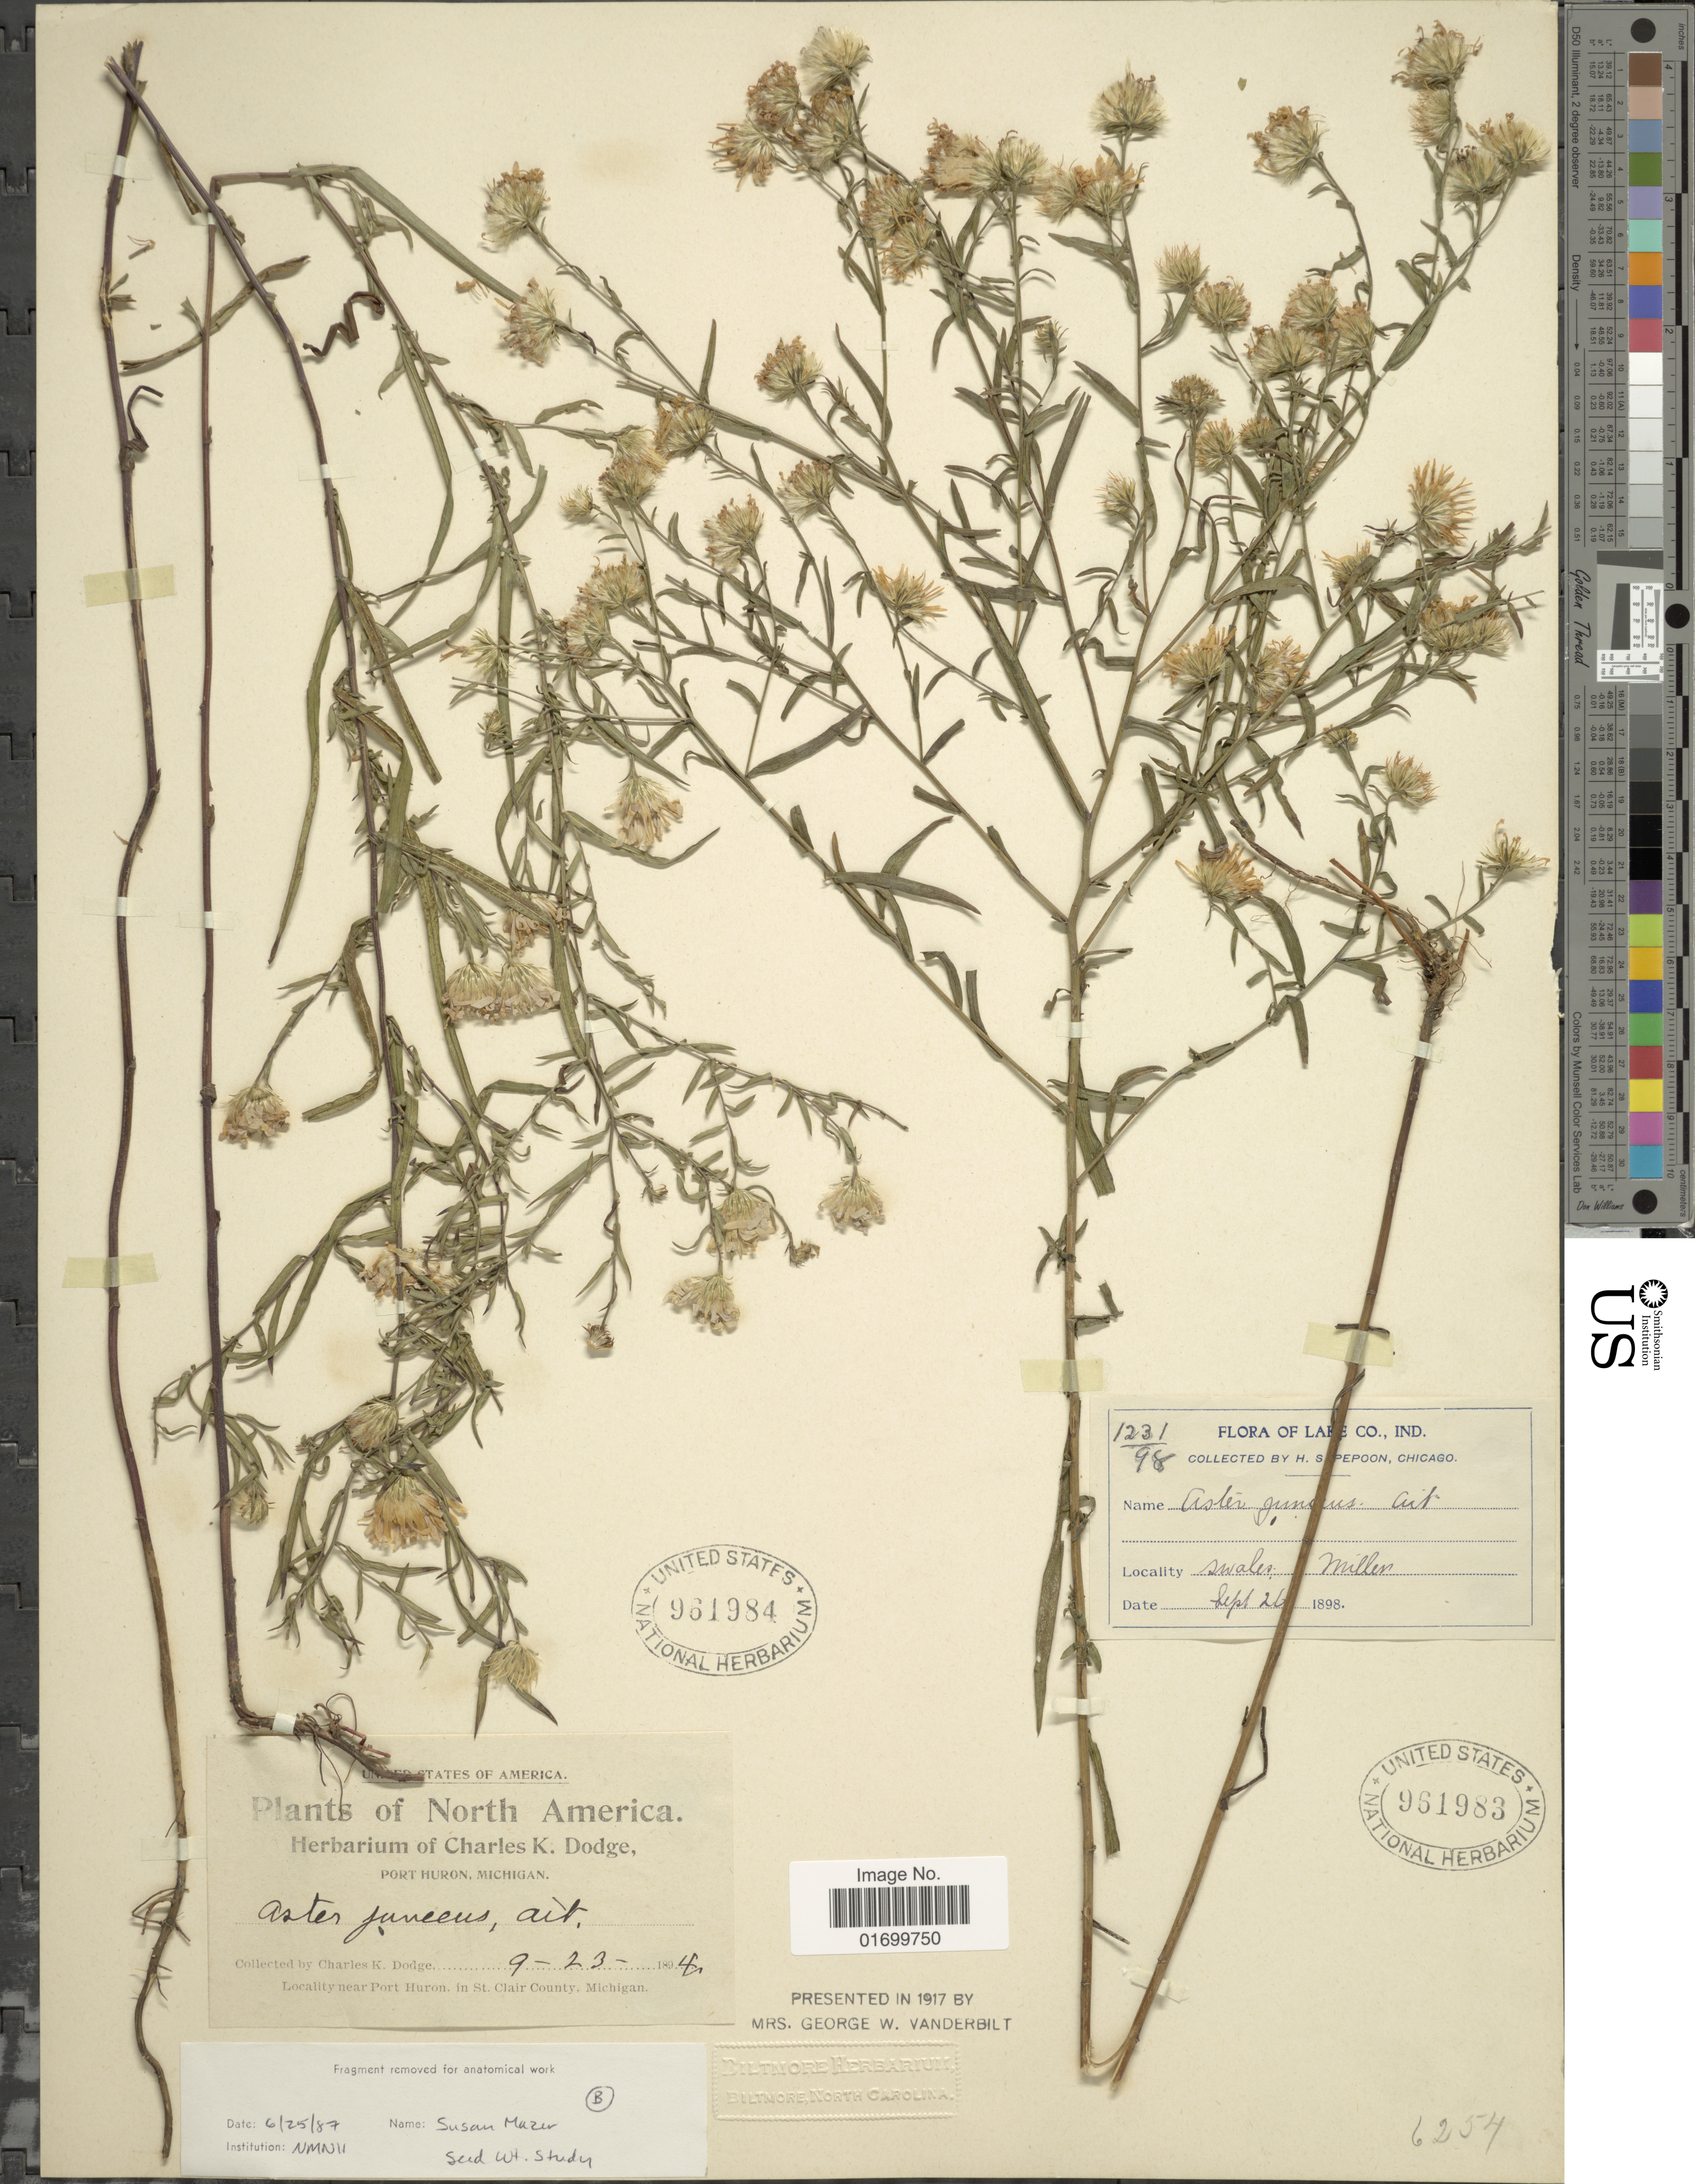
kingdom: Plantae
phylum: Tracheophyta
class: Magnoliopsida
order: Asterales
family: Asteraceae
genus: Symphyotrichum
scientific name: Symphyotrichum boreale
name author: (Torr. & A. Gray) Á. Löve & D. Löve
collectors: C. K. Dodge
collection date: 1894-09-23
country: United States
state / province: Michigan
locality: Port Huron.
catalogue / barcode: US 961984